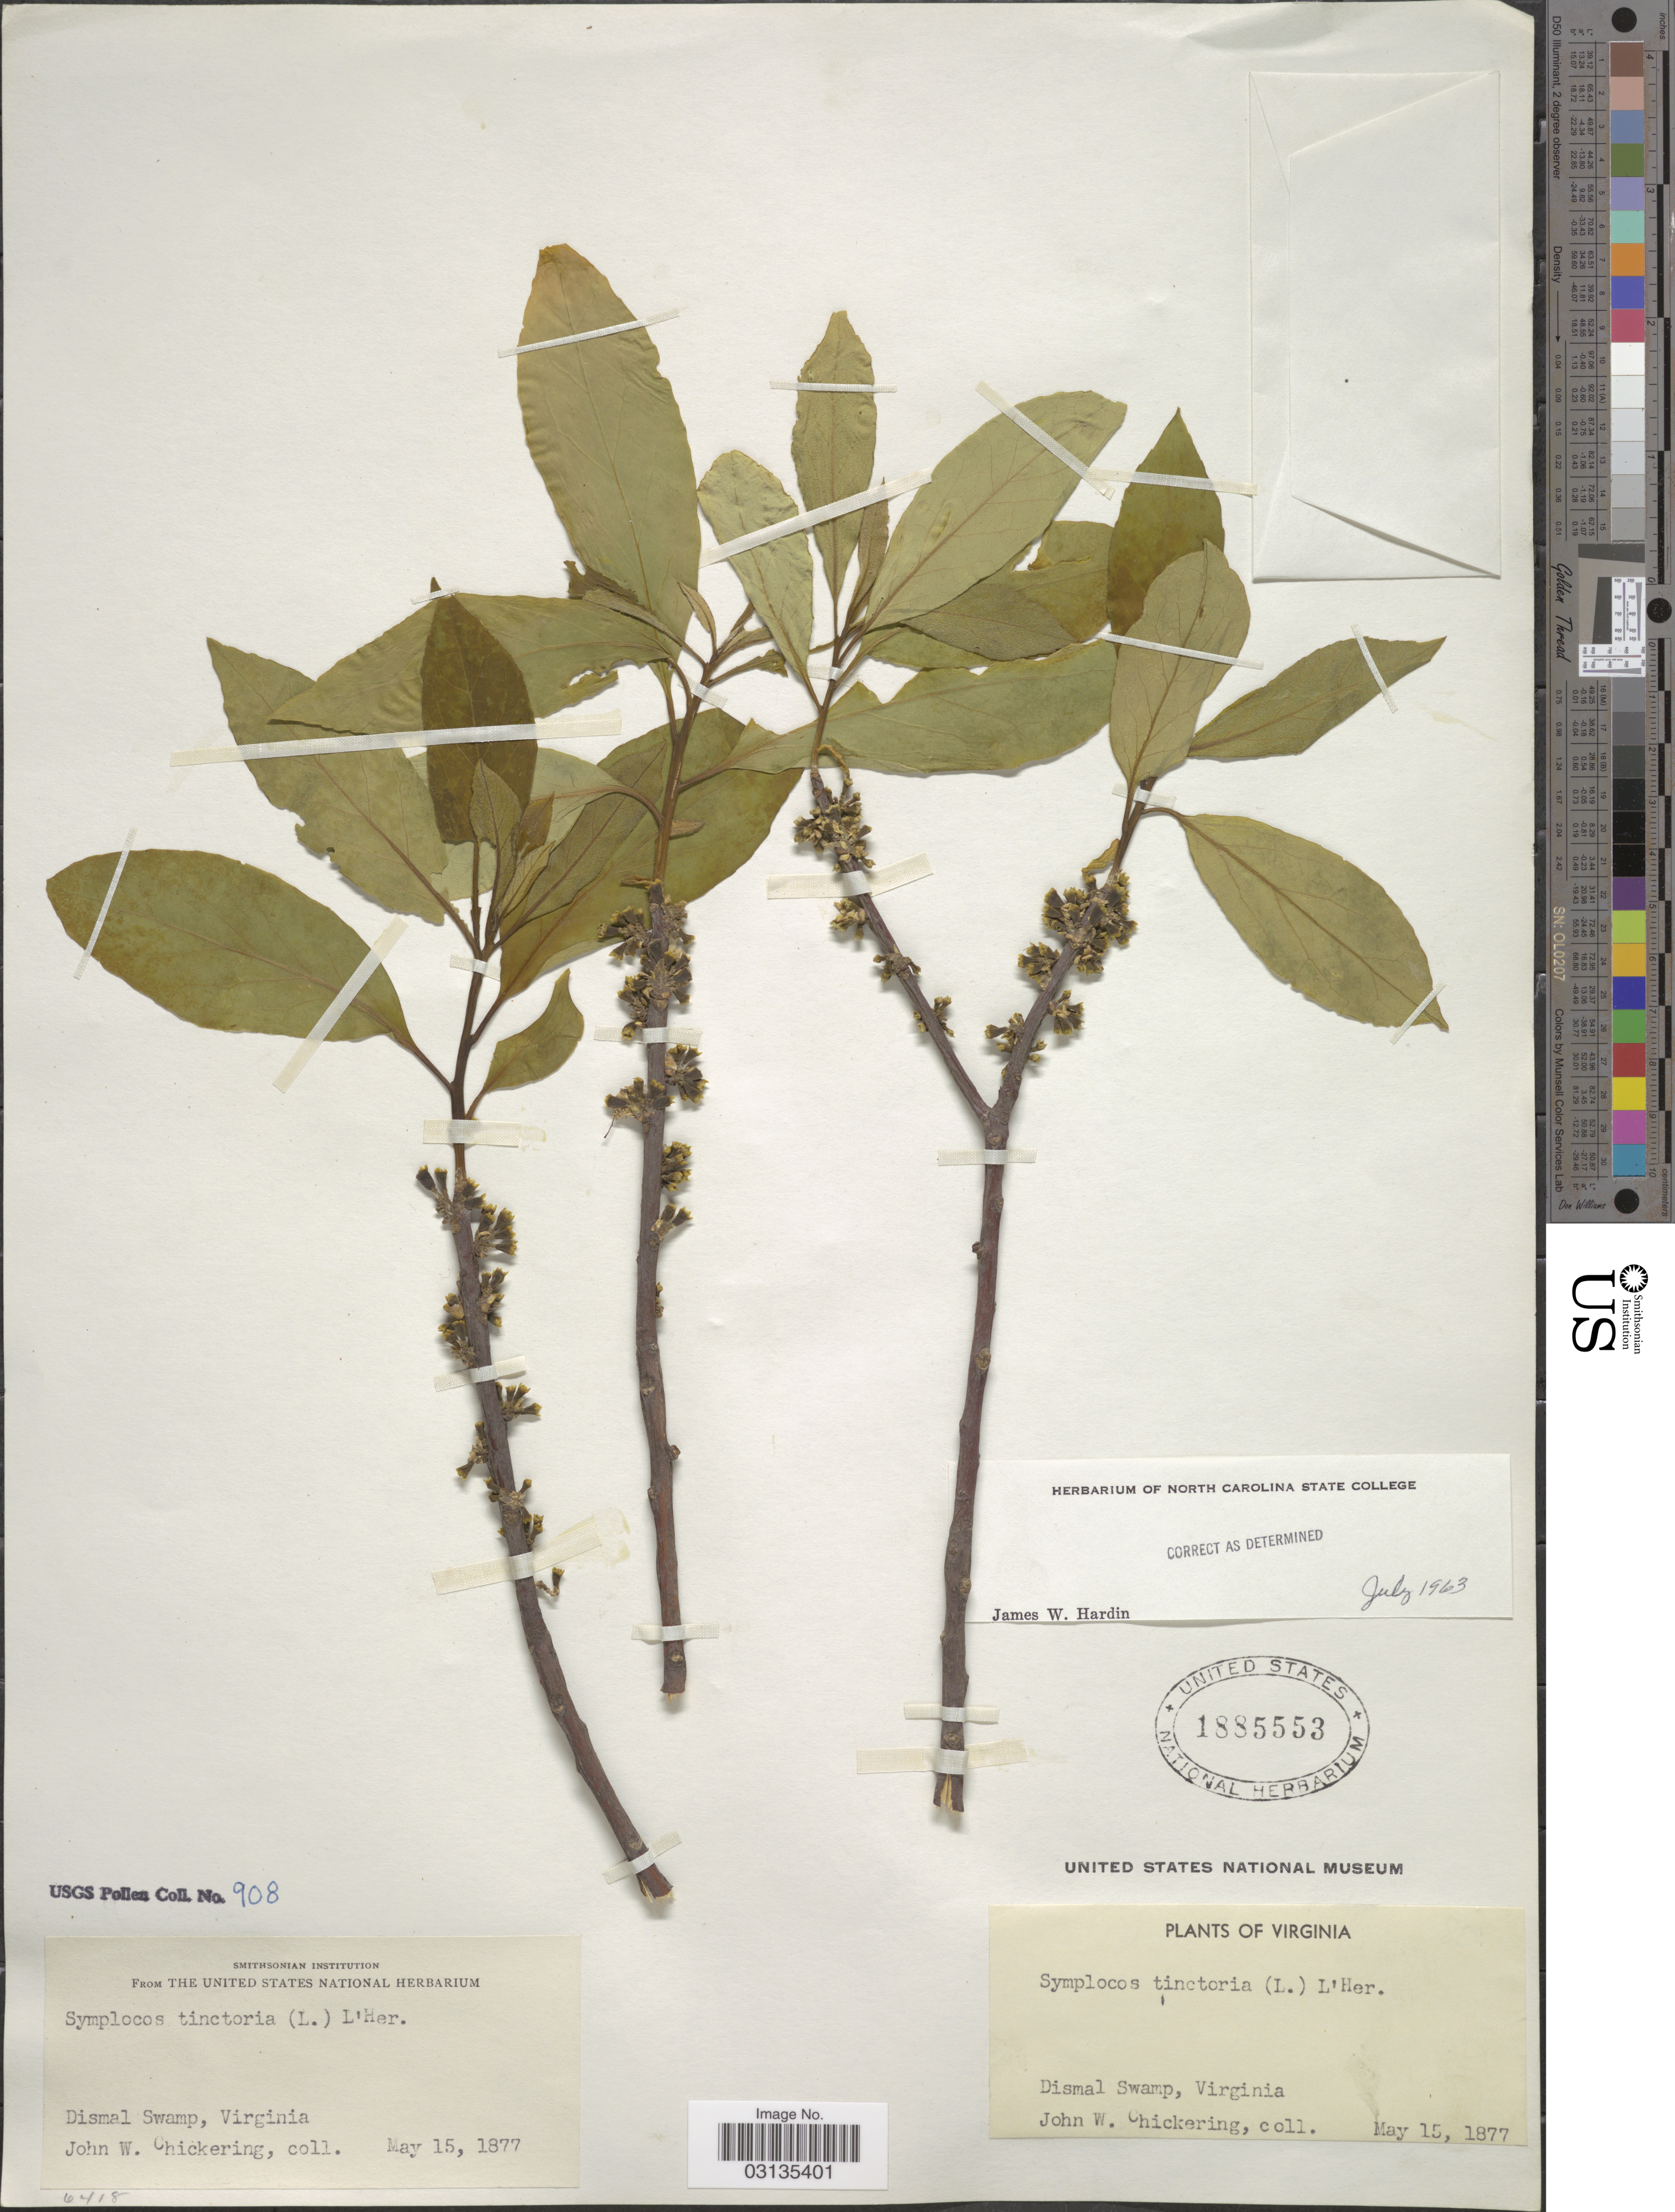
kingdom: Plantae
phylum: Tracheophyta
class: Magnoliopsida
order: Ericales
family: Symplocaceae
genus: Symplocos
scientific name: Symplocos tinctoria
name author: (L.) L'Hér.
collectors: J. Chickering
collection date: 1877-05-15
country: United States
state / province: Virginia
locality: Dismal Swamp.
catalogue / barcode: US 1885553